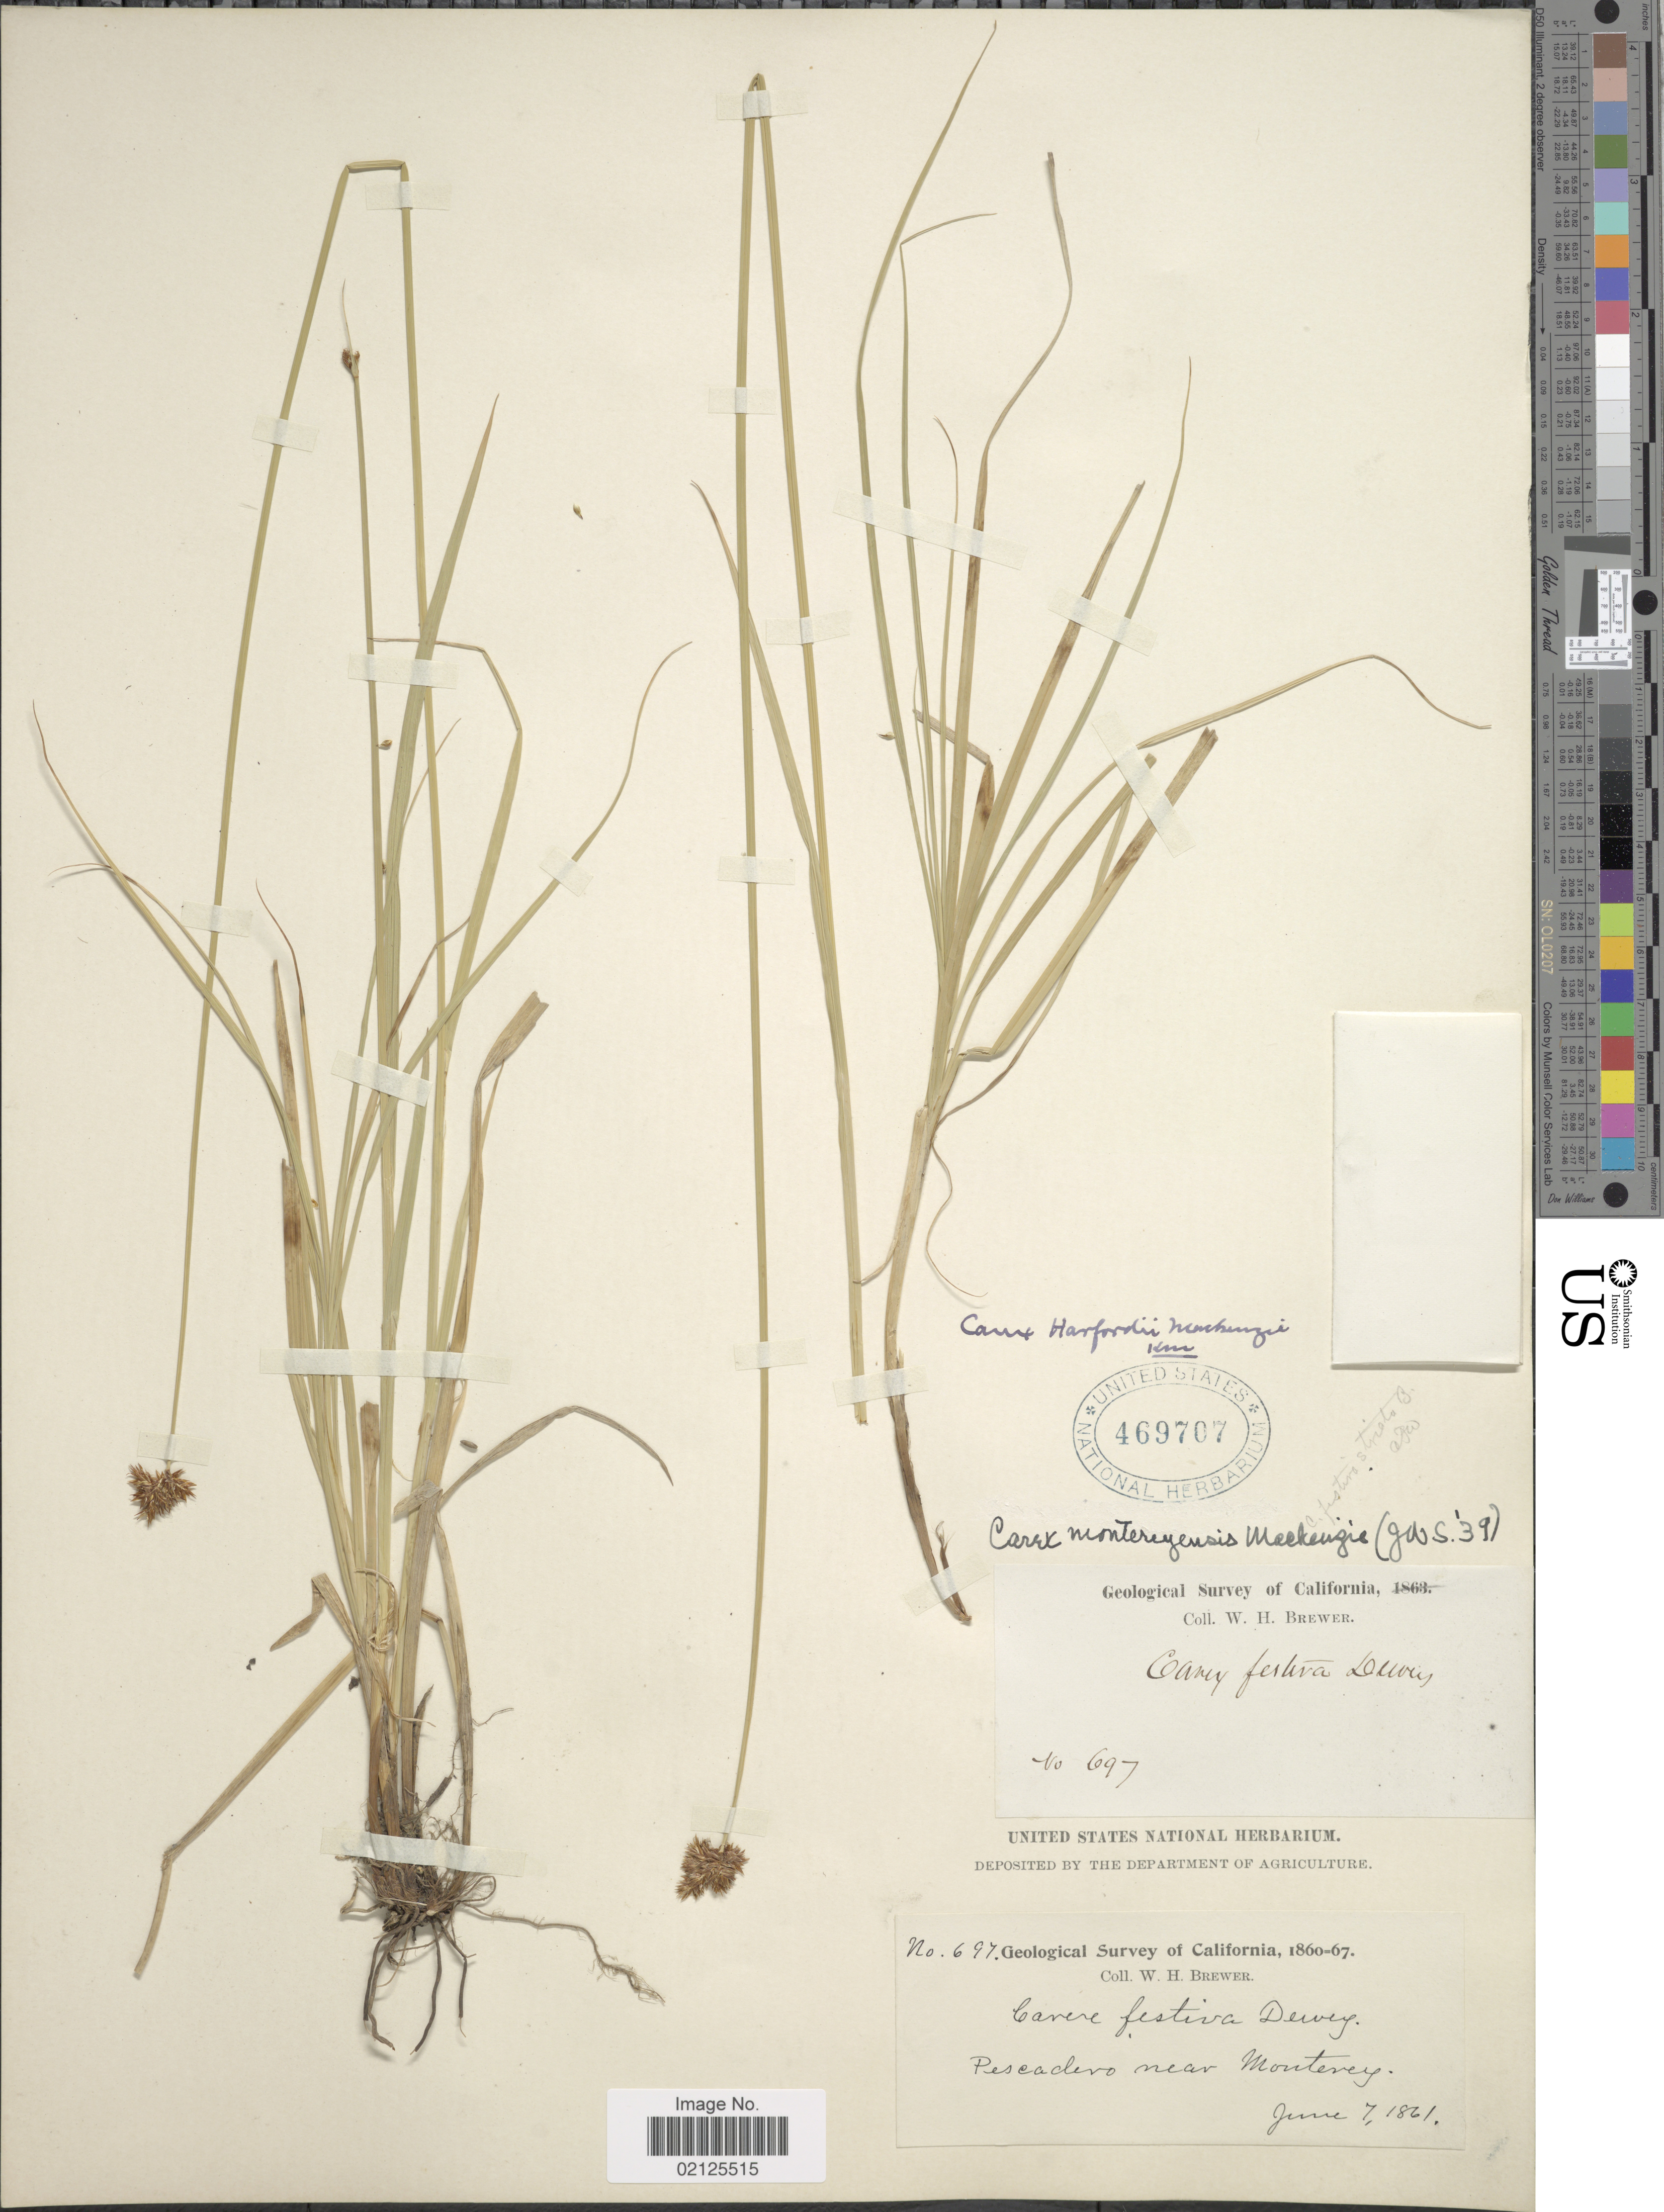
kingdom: Plantae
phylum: Tracheophyta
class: Liliopsida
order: Poales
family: Cyperaceae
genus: Carex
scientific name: Carex harfordii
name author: Mack.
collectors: W. H. Brewer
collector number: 697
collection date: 1861-06-07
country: United States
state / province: California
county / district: Monterey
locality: Pescadero near Monterey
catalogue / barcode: US 469707